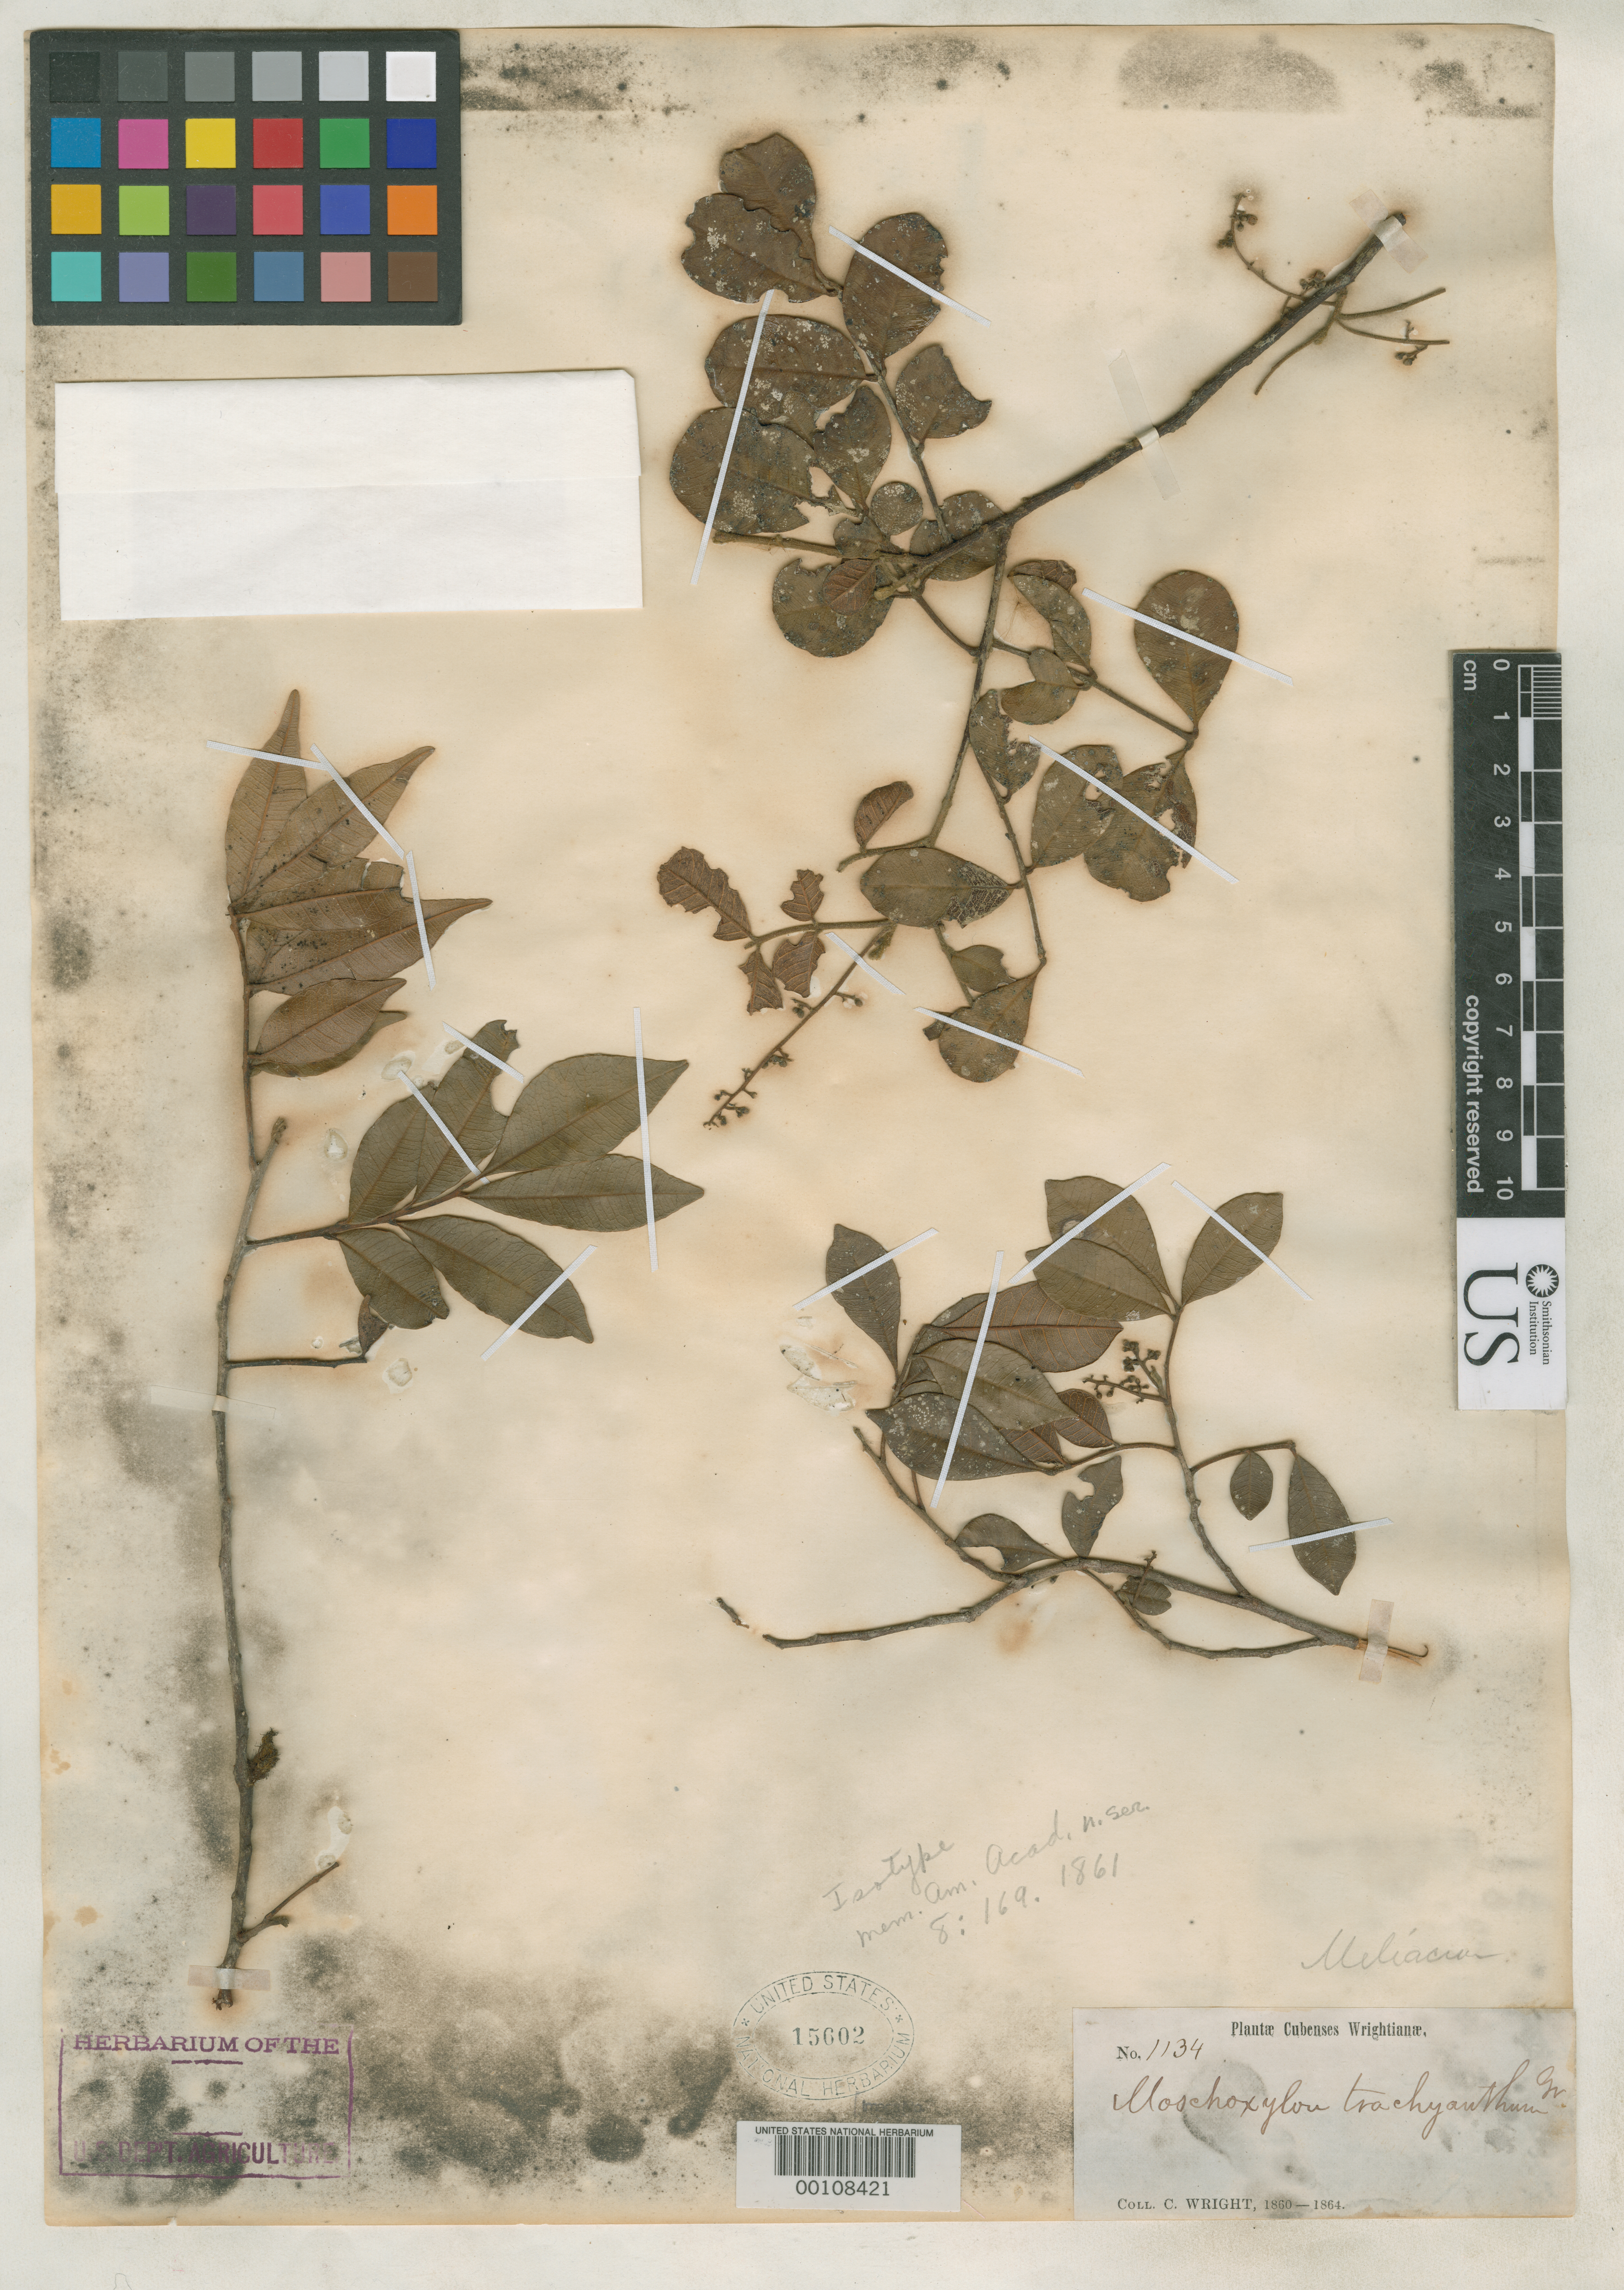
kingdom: Plantae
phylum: Tracheophyta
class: Magnoliopsida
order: Sapindales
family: Meliaceae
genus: Moschoxylum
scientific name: Moschoxylum trachyanthum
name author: Griseb.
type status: Isotype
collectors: C. Wright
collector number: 1134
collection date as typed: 1869 to -- --- 1861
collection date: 1861/1869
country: Cuba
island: Greater Antilles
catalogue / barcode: US 15602